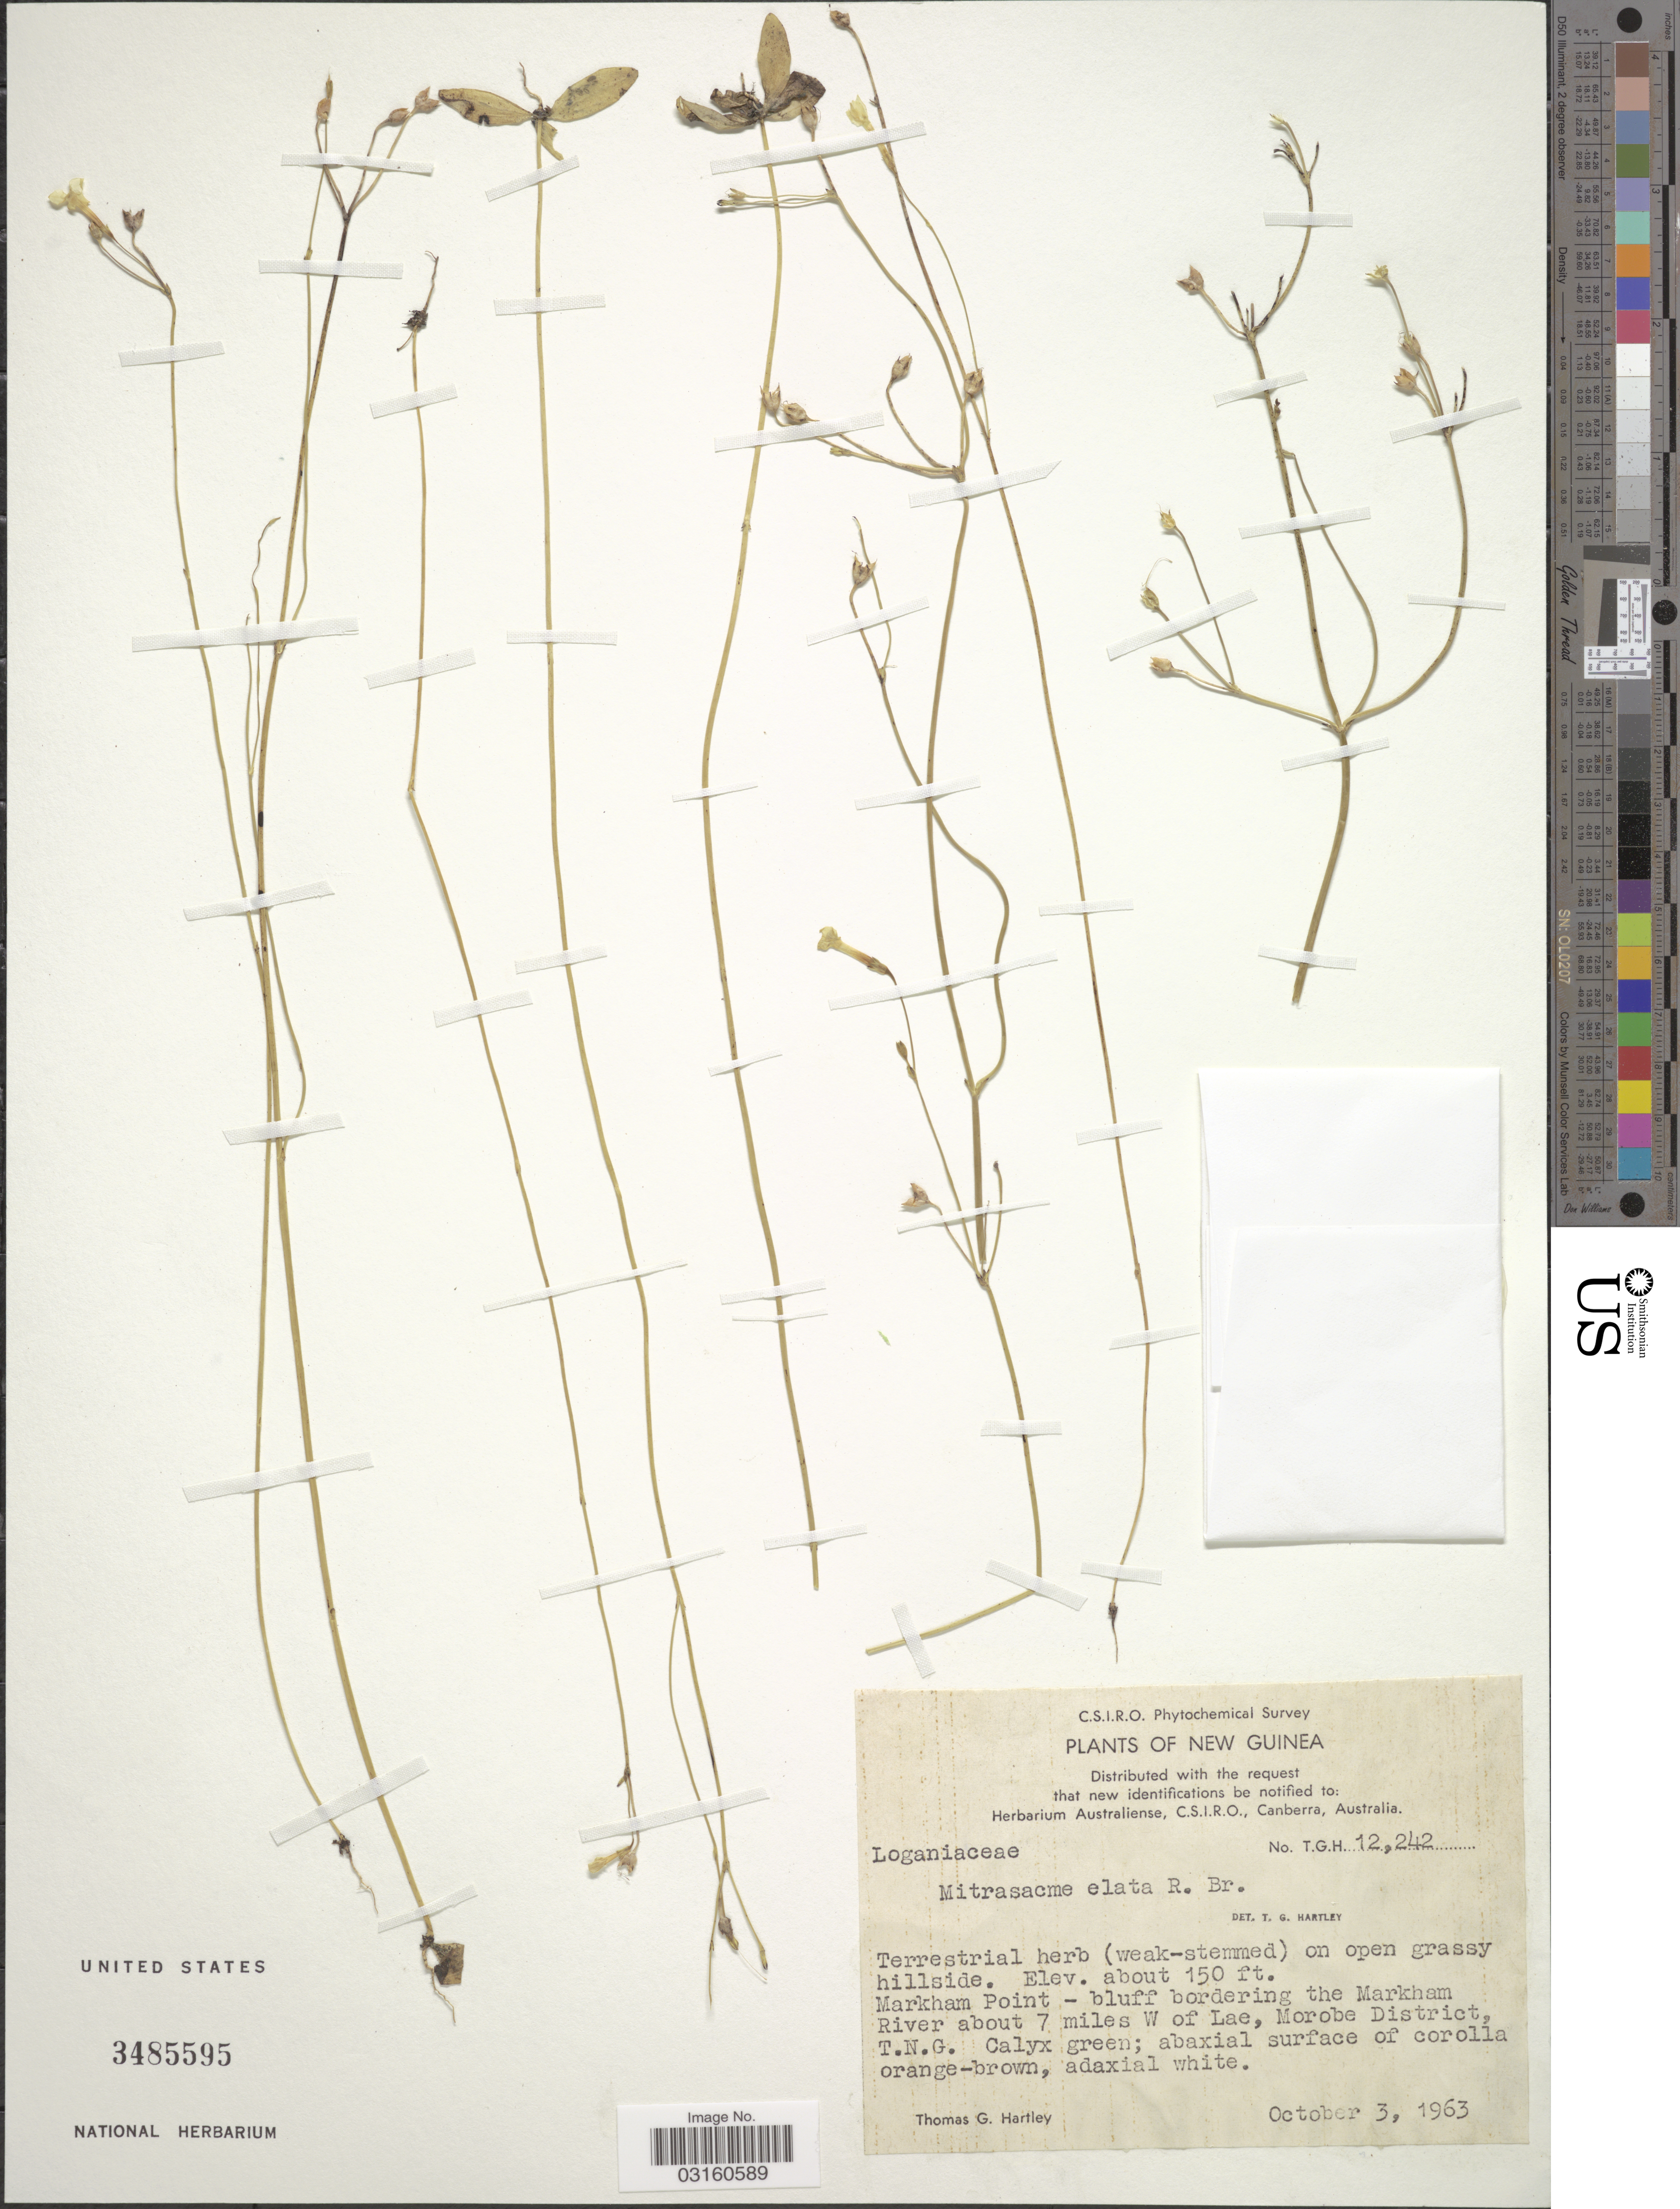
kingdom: Plantae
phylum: Tracheophyta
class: Magnoliopsida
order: Gentianales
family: Loganiaceae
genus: Mitrasacme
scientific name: Mitrasacme elata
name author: R. Br.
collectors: T. G. Hartley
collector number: T.G.H.12242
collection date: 1963-10-03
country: Papua New Guinea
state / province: Morobe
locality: Markham Point - bluff bordering the Markham River about 7 miles W of Lae, Morobe District, T.N.G.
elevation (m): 46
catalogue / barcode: US 3485595